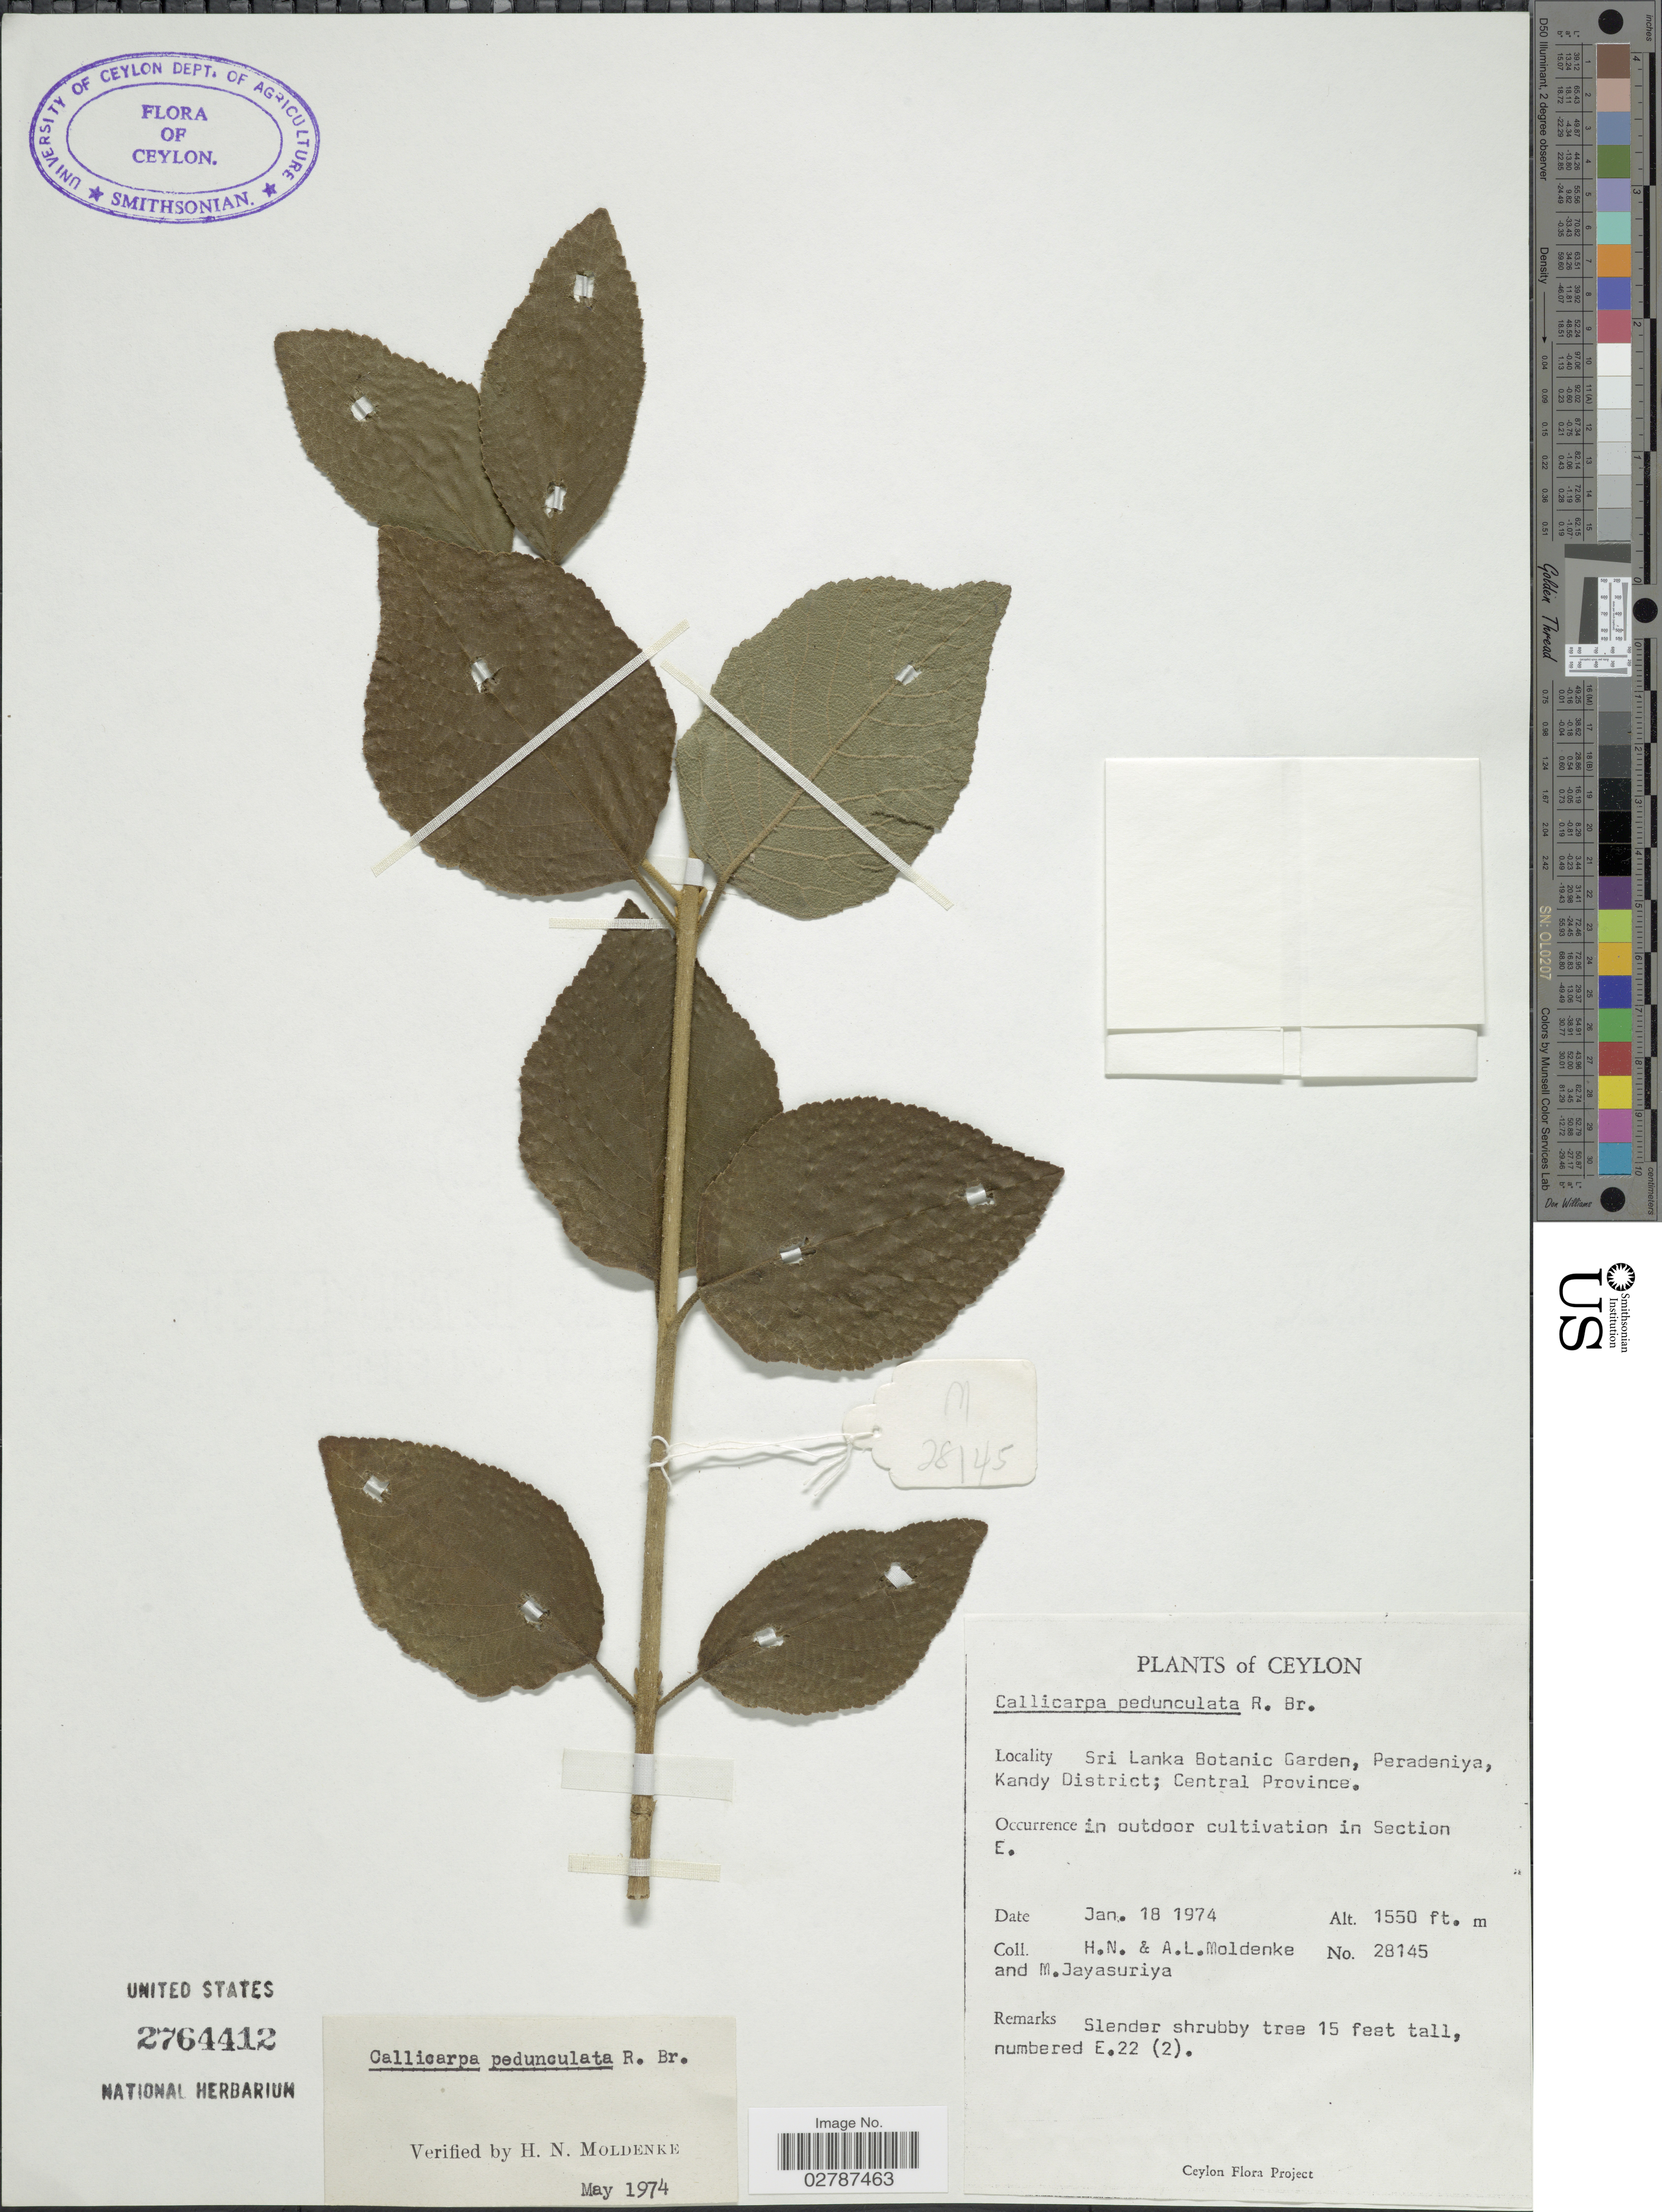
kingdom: Plantae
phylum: Tracheophyta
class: Magnoliopsida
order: Lamiales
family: Lamiaceae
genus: Callicarpa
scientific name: Callicarpa pedunculata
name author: R. Br.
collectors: H. N. Moldenke, A. L. Moldenke & M. Jayasuriya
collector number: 28145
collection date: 1974-01-18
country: Sri Lanka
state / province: Central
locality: Ceylon. Sri Lanka Botanic Garden, Peradeniya, Kandy District; Central Province. In outdoor cultivation in Section E.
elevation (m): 472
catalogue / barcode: US 2764412